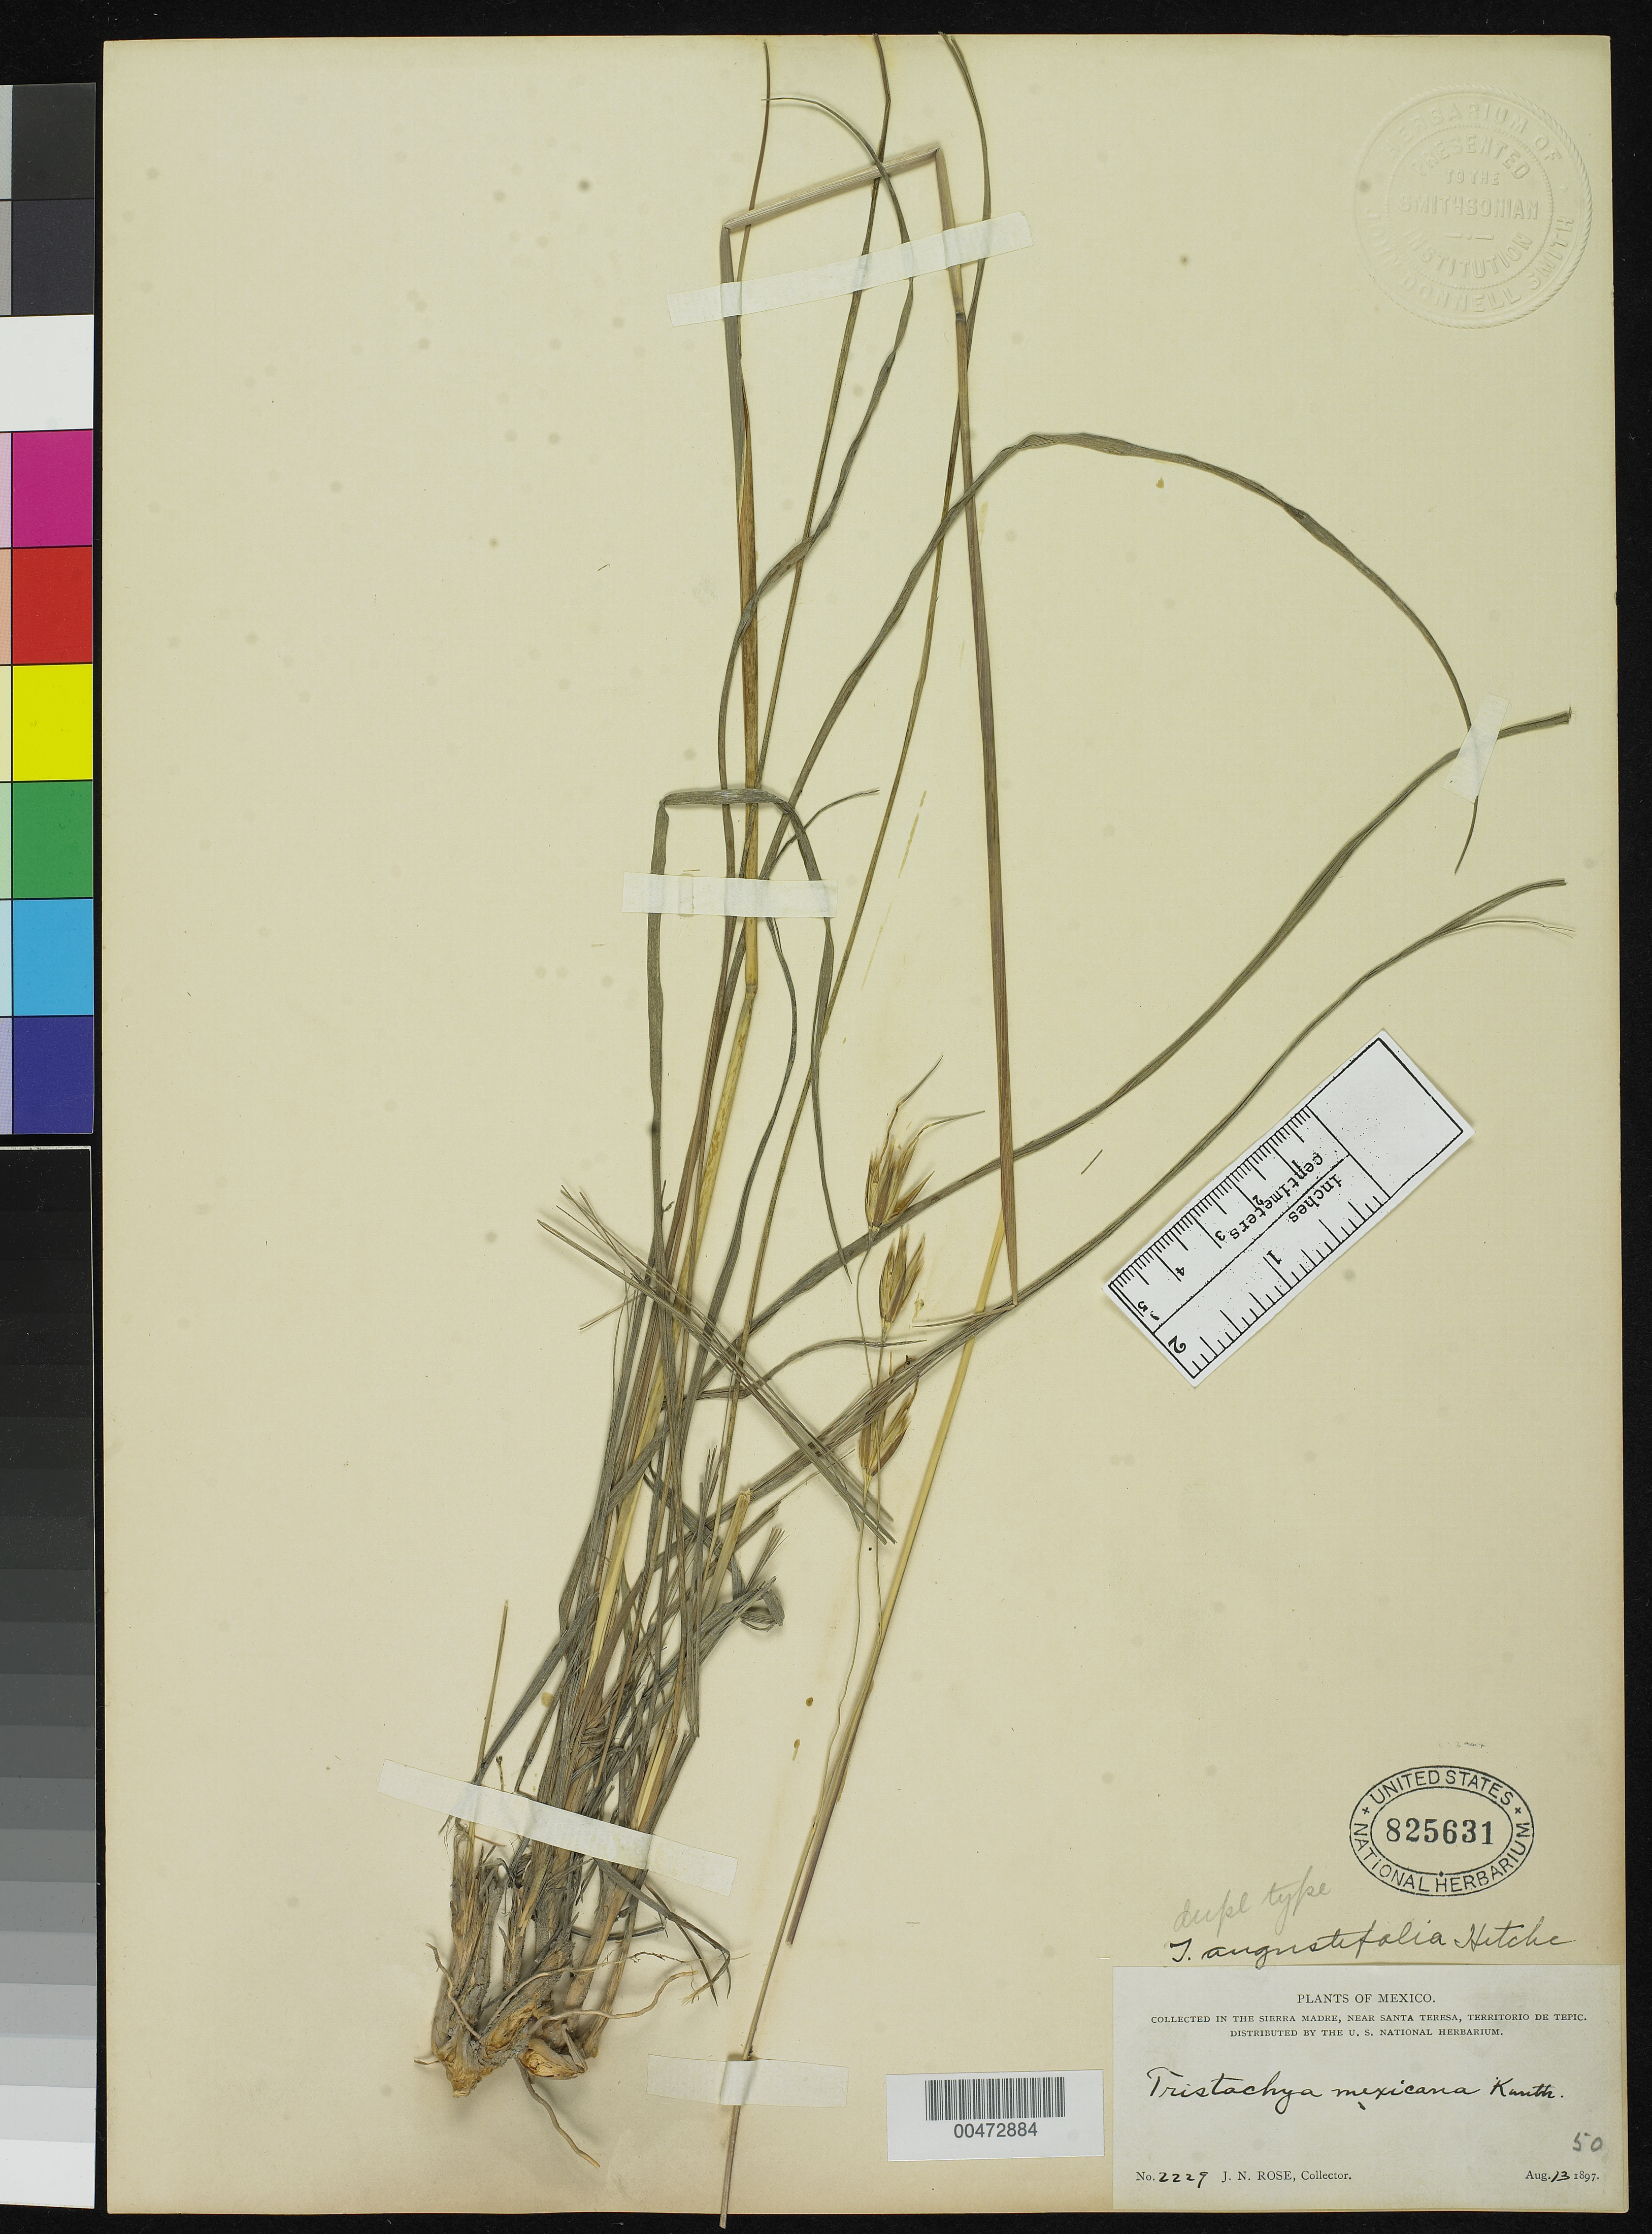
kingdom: Plantae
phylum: Tracheophyta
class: Liliopsida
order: Poales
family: Poaceae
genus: Tristachya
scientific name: Tristachya angustifolia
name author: Hitchc.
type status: Isotype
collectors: J. N. Rose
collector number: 2229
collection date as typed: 13 Aug 1897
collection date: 1897-08-13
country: Mexico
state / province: Nayarit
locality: Sierra Madre, near Santa Teresa, Territorio de Tepic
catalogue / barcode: US 825631